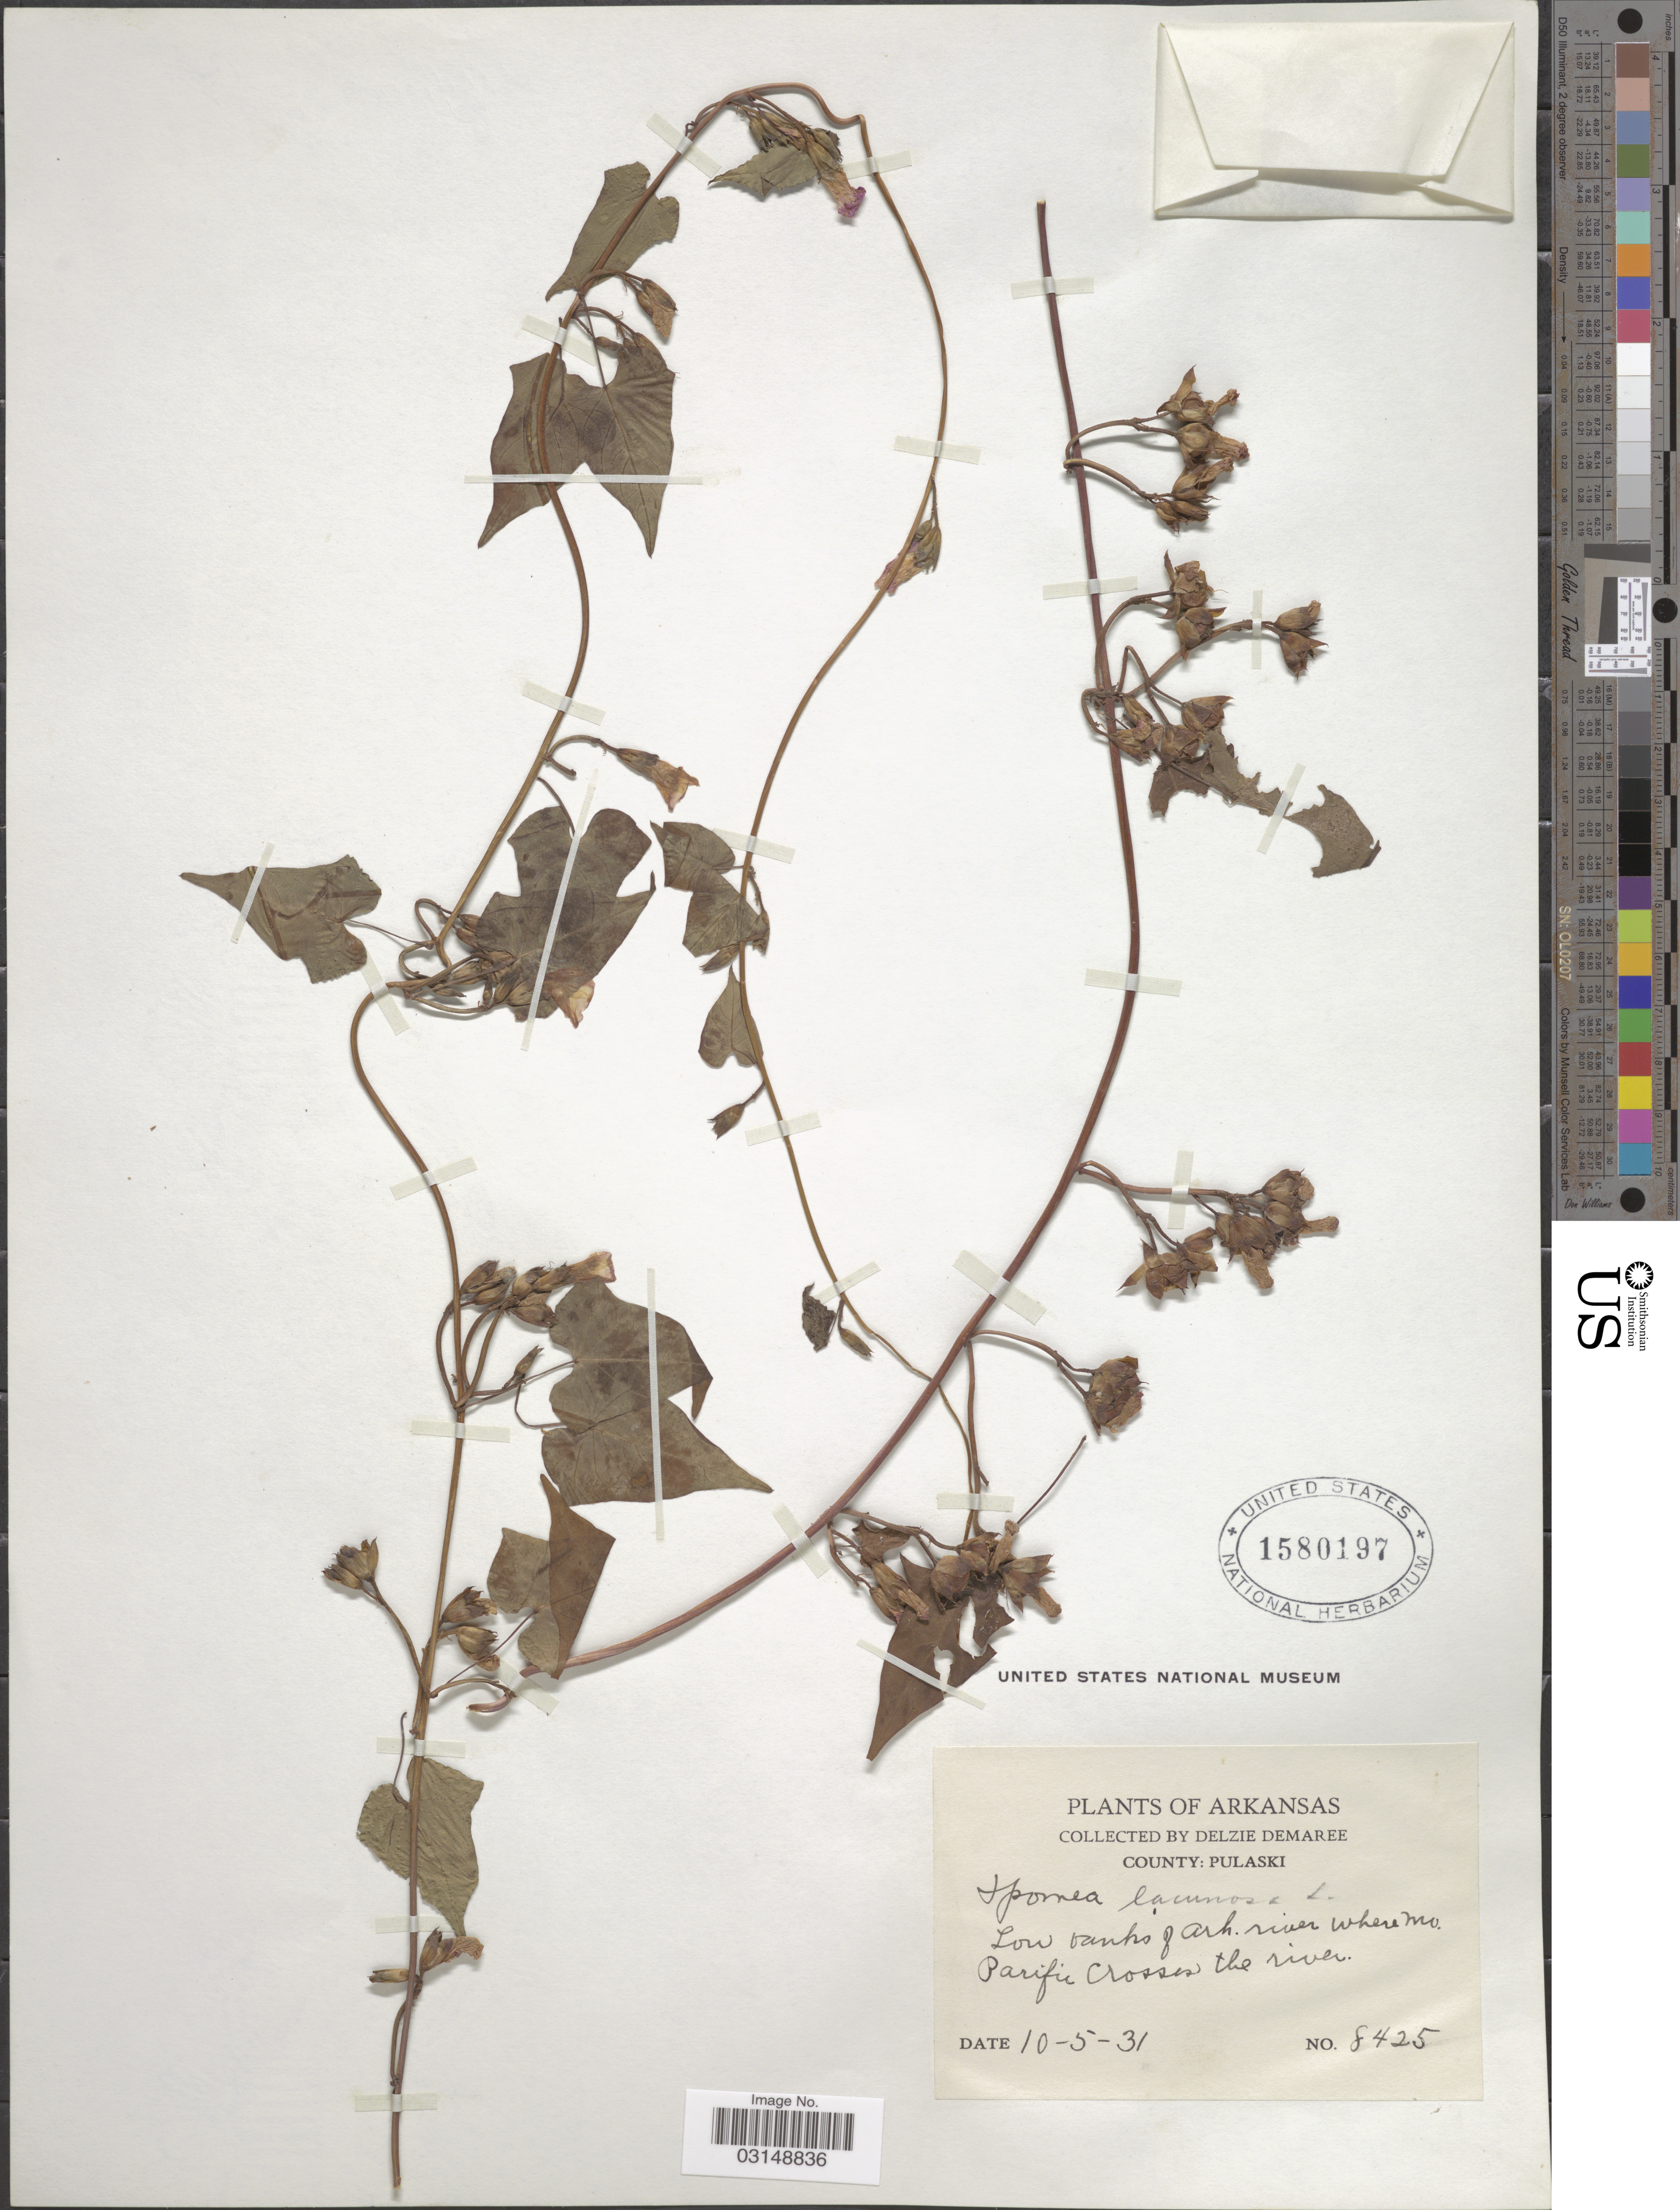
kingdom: Plantae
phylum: Tracheophyta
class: Magnoliopsida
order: Solanales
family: Convolvulaceae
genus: Ipomoea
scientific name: Ipomoea lacunosa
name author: L.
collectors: D. Demaree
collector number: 8425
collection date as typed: Transcribed d/m/y: 5/10/31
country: United States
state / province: Arkansas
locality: County: Pulaski. Low banks of Ark. river where Mo. Pacific crosses the river.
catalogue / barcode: US 1580197